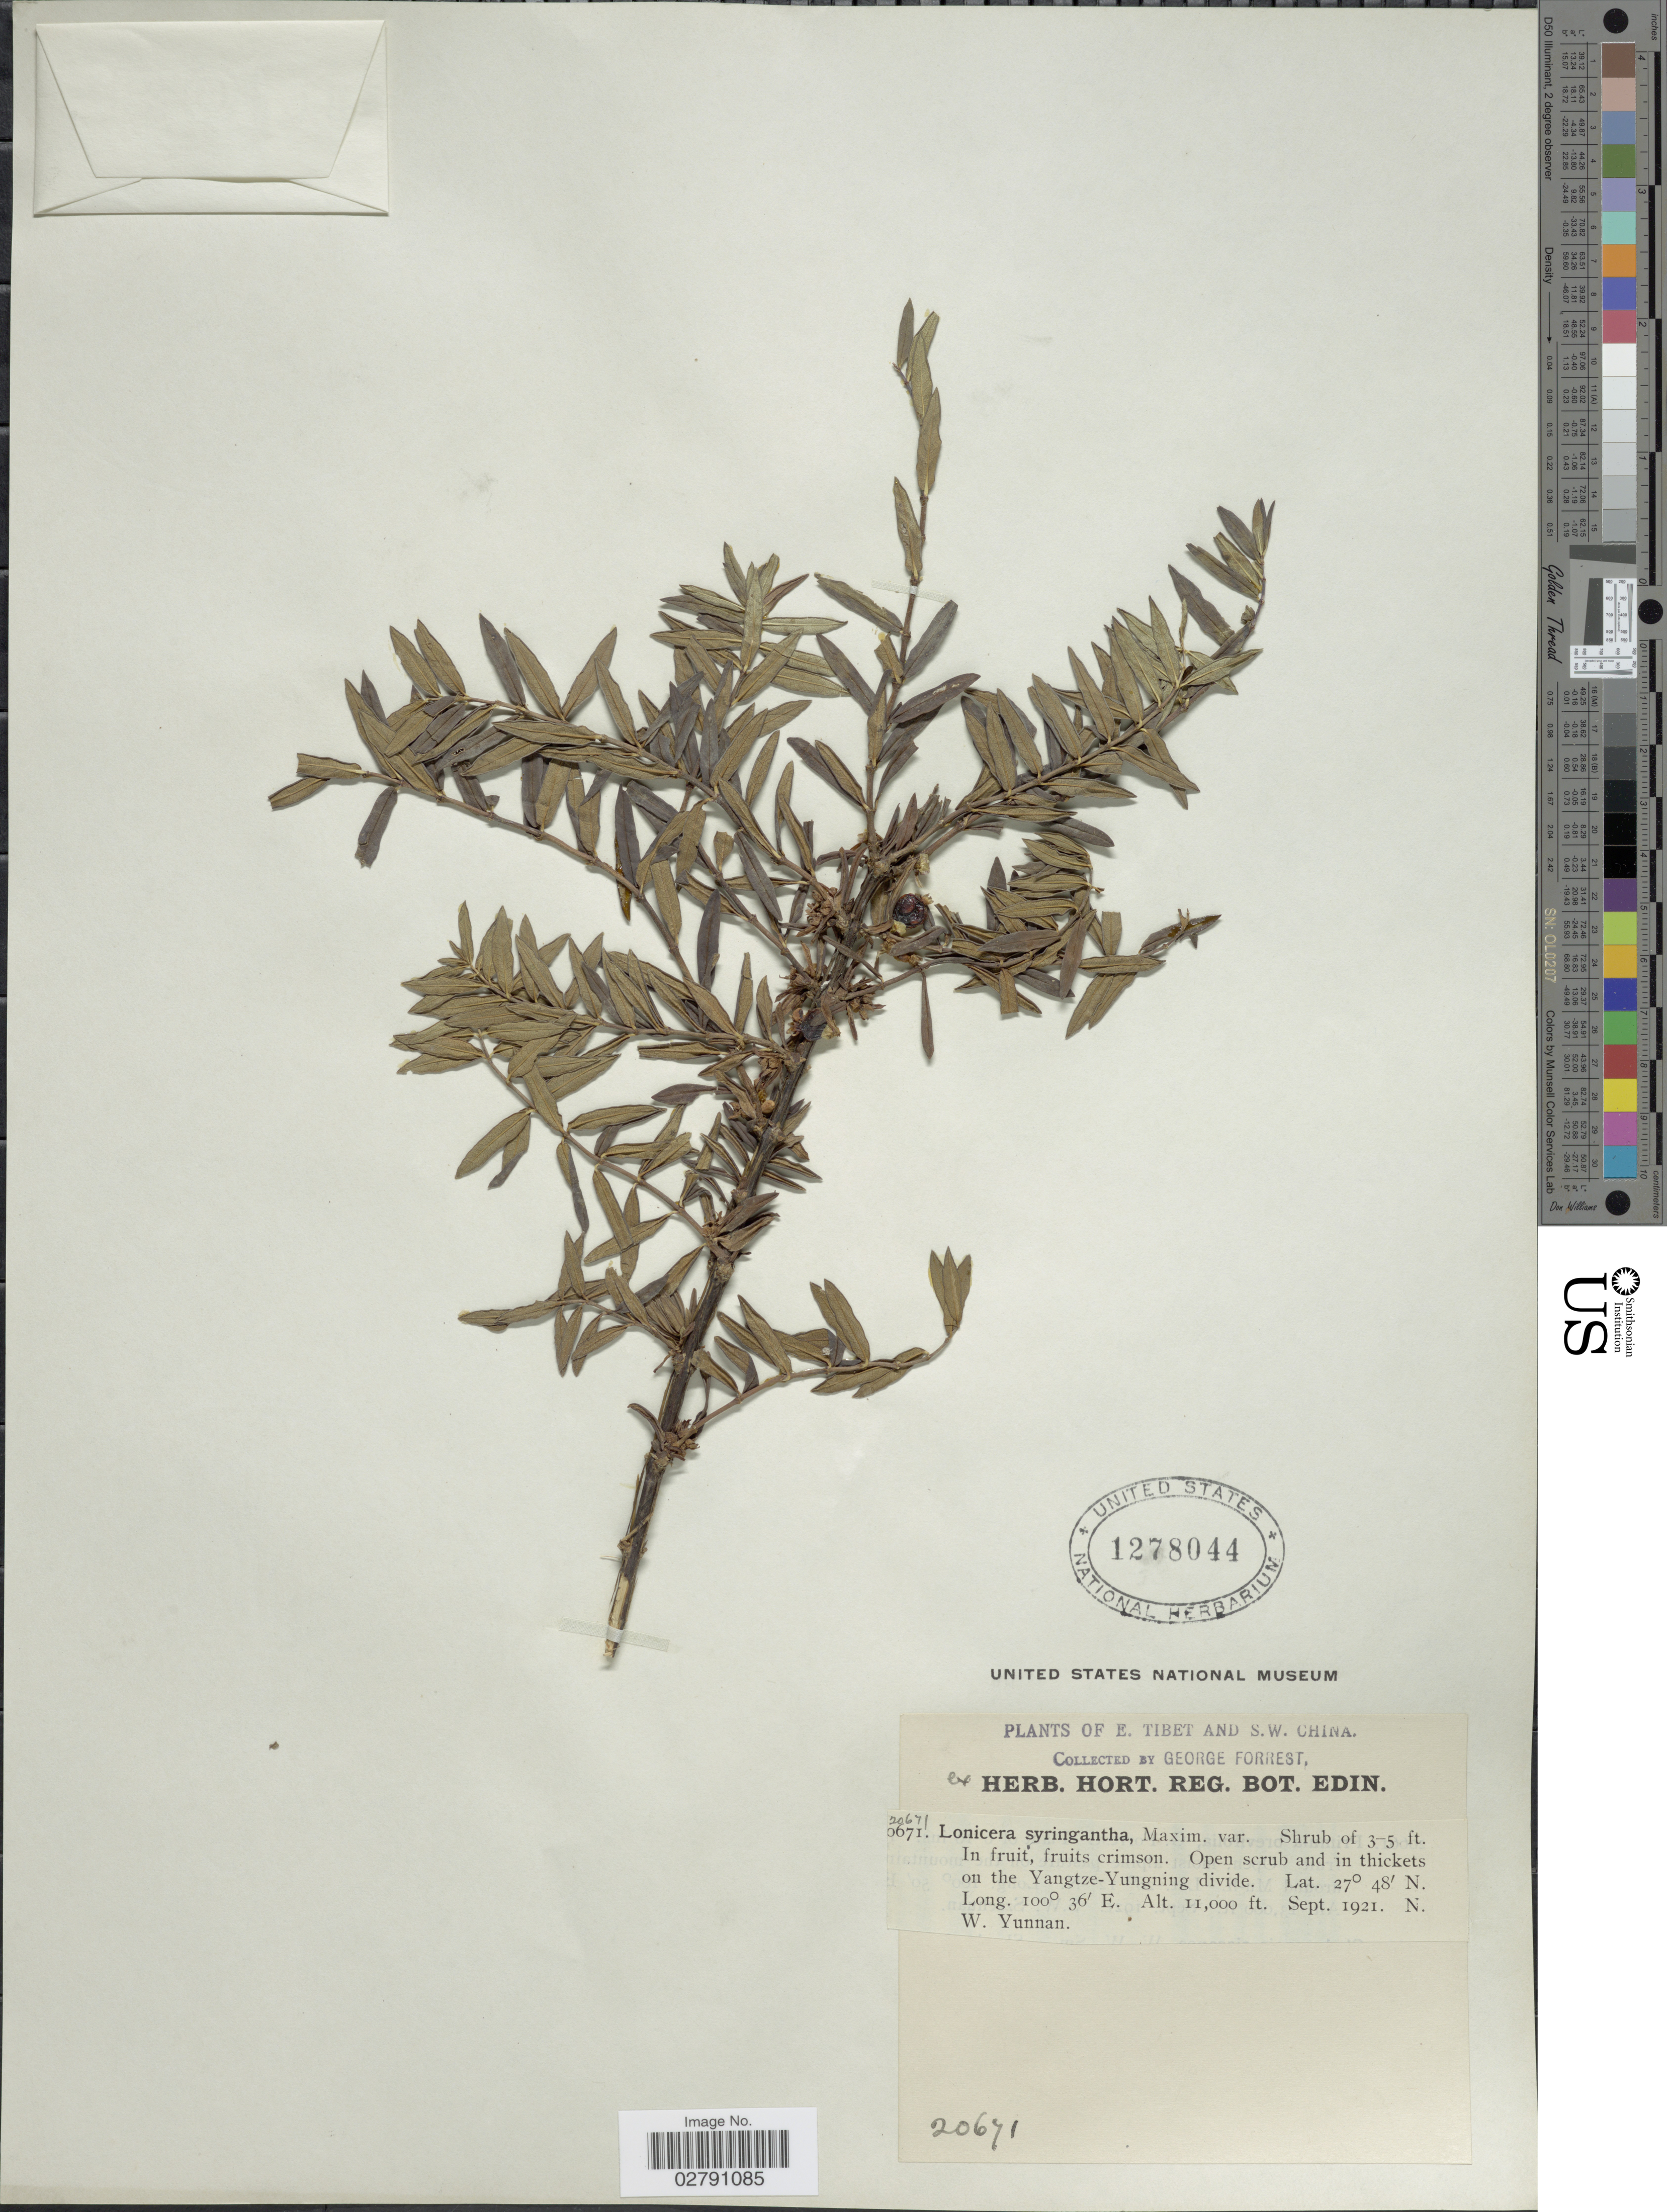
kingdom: Plantae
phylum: Tracheophyta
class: Magnoliopsida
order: Dipsacales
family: Caprifoliaceae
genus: Lonicera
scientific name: Lonicera syringantha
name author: Maxim.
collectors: G. Forrest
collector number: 20671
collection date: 1921-09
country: China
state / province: Yunnan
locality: E. Tibet and S.W. China. Open scrub and in thickets on the Yangtze-Yungning divide. N.W. Yunnan.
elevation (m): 3353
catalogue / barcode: US 1278044